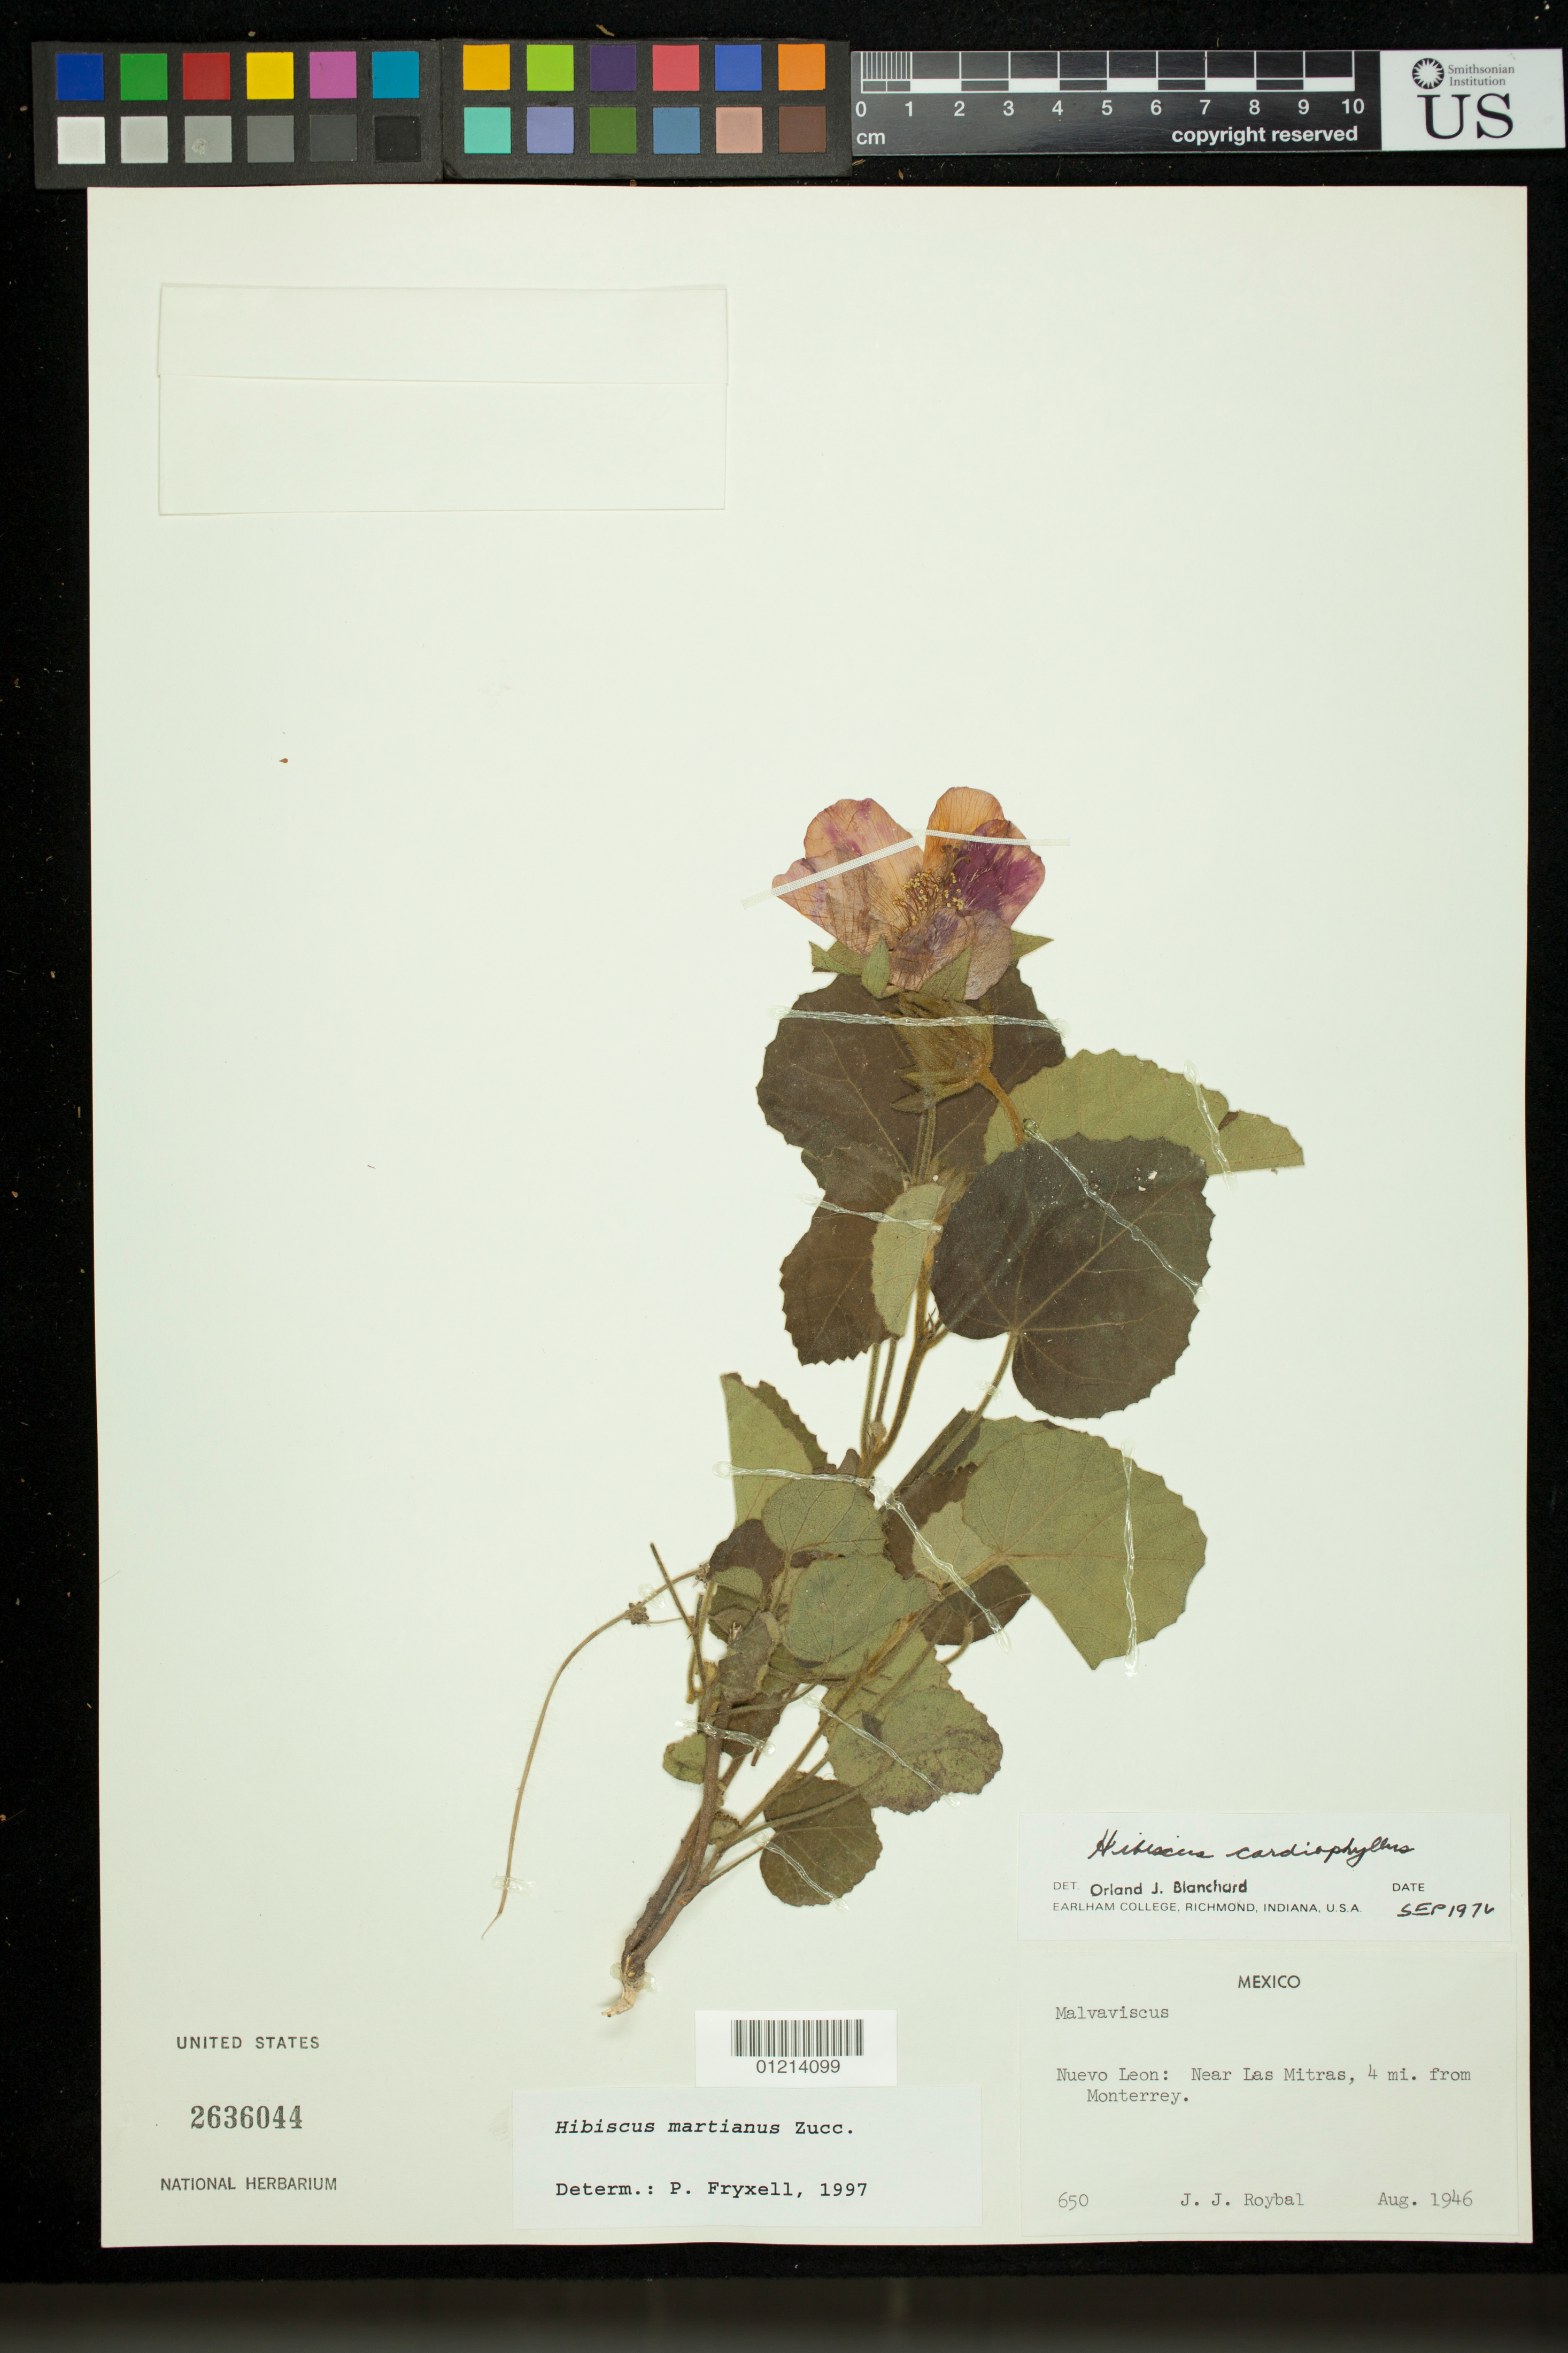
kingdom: Plantae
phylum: Tracheophyta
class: Magnoliopsida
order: Malvales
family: Malvaceae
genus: Hibiscus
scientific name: Hibiscus martianus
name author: Zucc.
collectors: J. J. Roybal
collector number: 650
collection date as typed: Aug 1946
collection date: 1946-08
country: Mexico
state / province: Nuevo León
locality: Near las mitras, 4 mi from Monterrey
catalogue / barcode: US 2636044